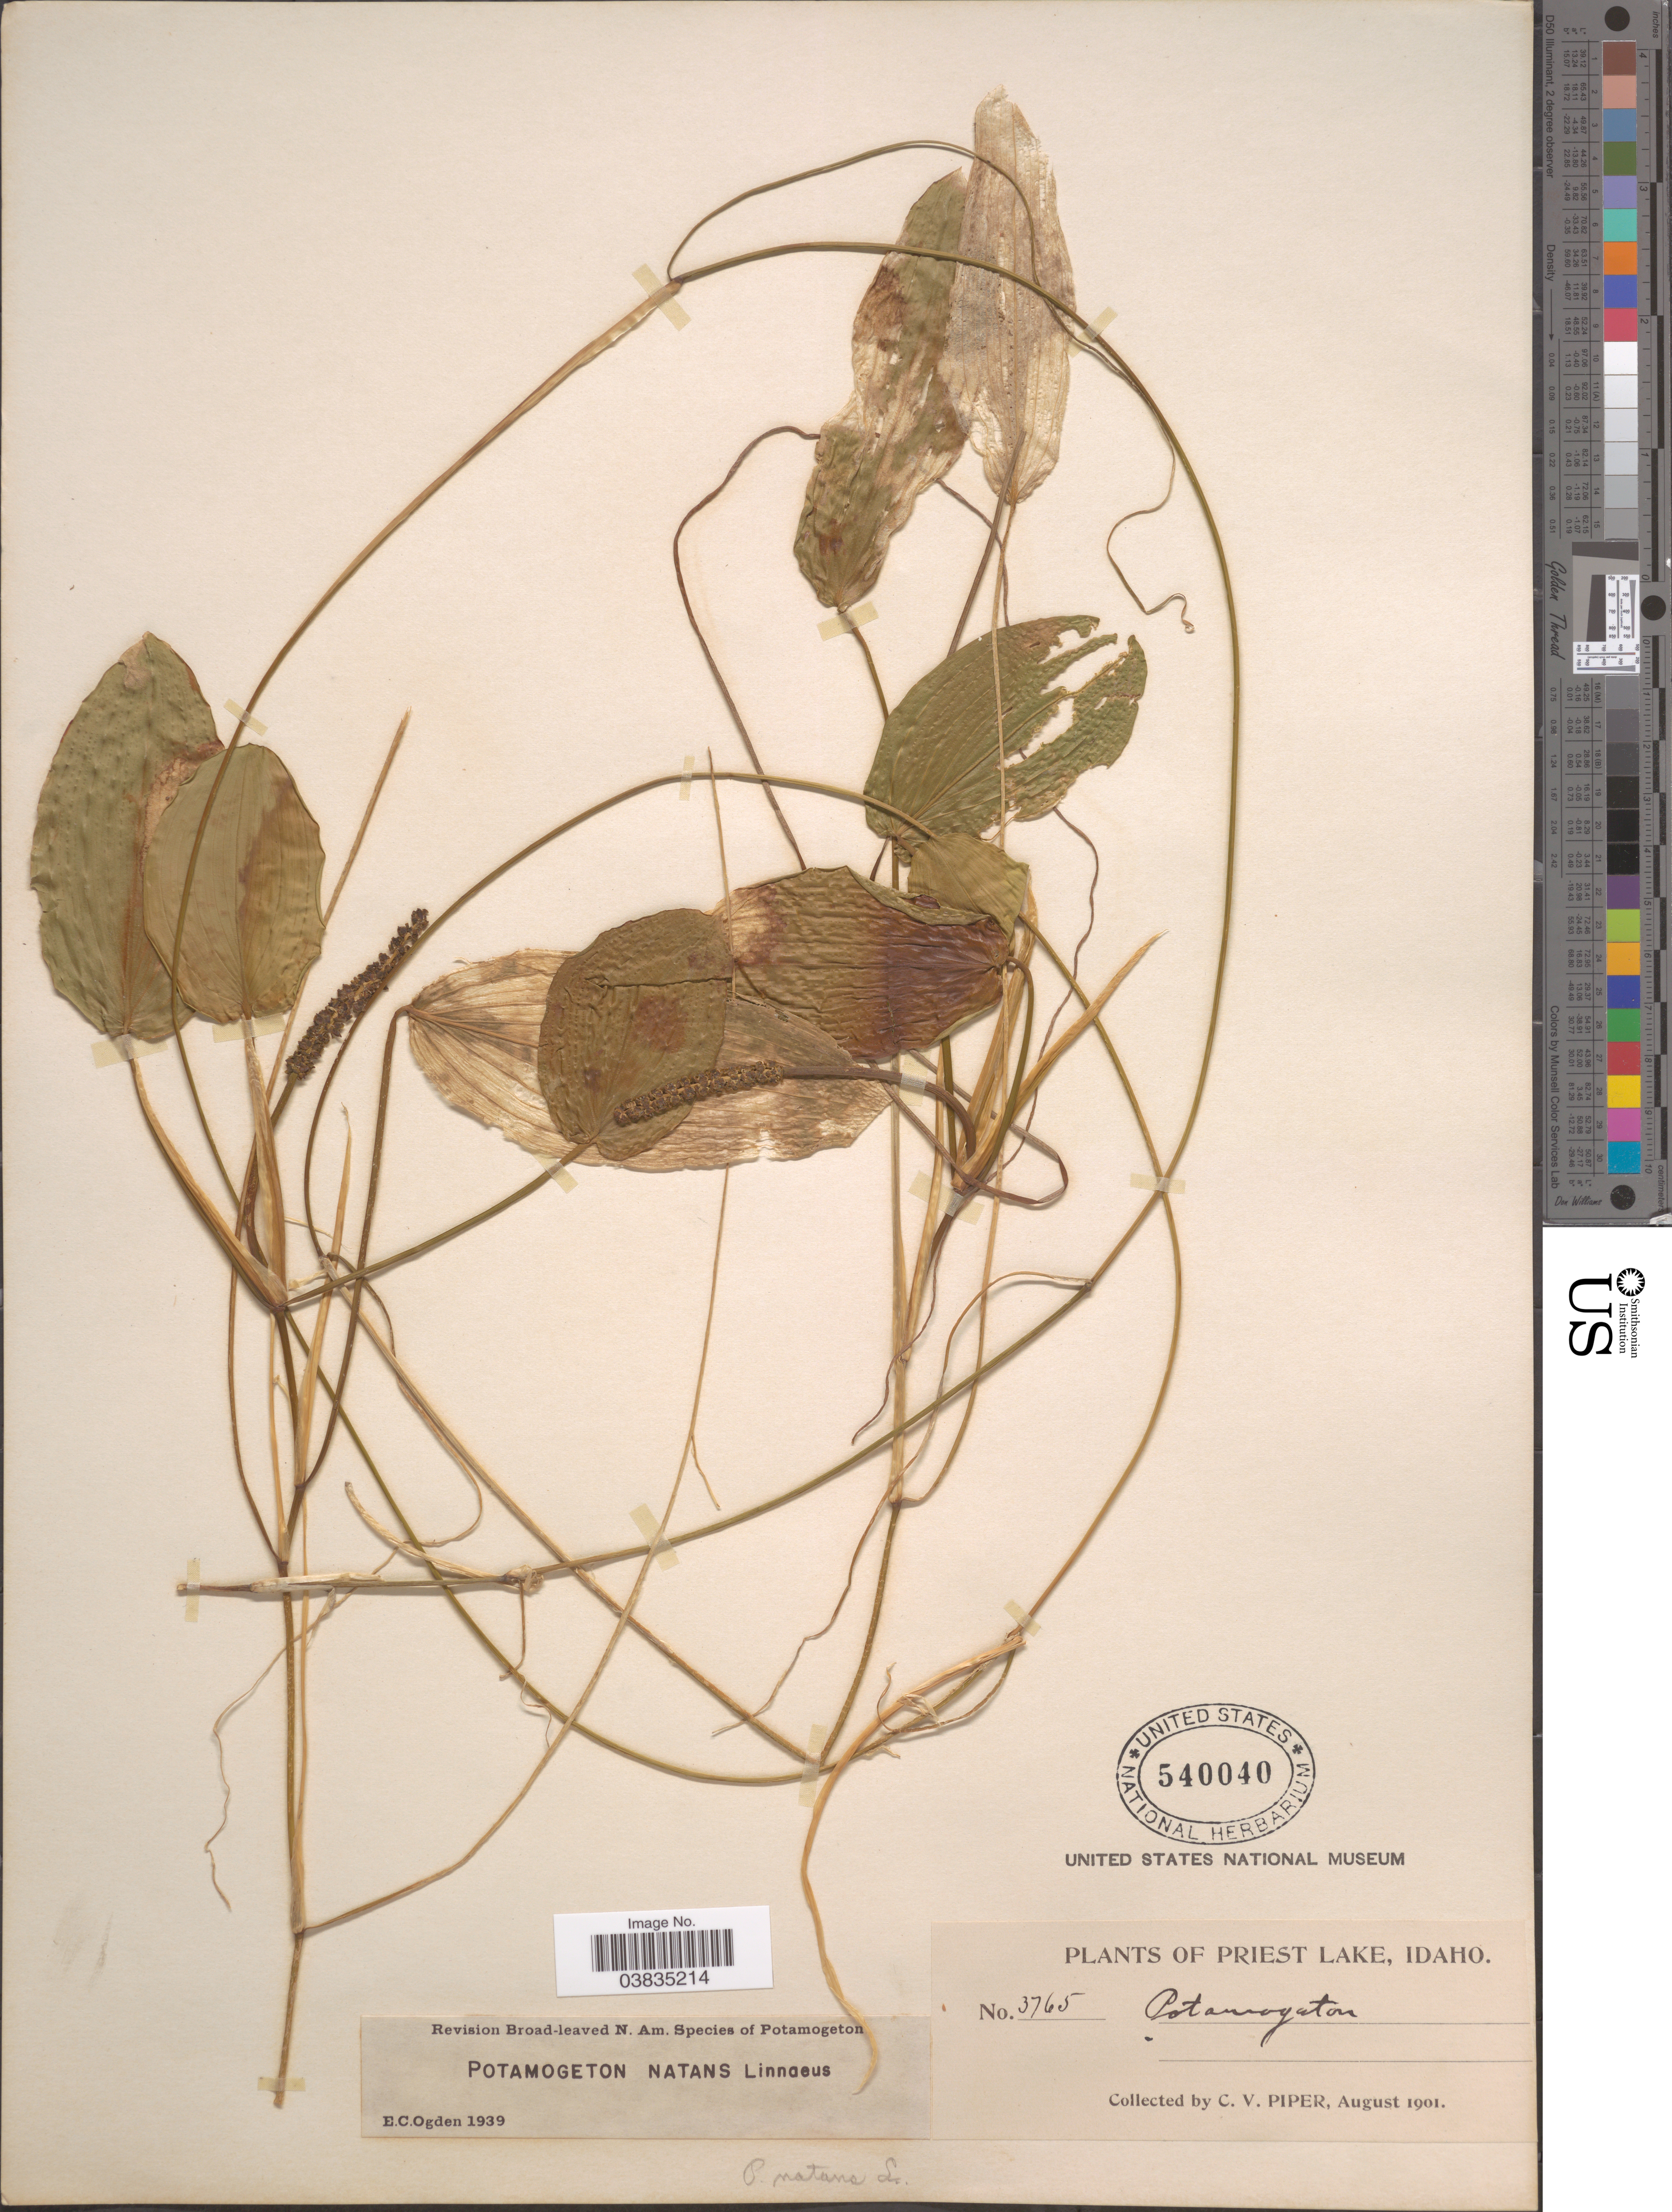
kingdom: Plantae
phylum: Tracheophyta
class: Liliopsida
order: Alismatales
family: Potamogetonaceae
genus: Potamogeton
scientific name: Potamogeton natans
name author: L.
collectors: C. V. Piper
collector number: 3765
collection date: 1901-08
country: United States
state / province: Idaho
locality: Priest Lake.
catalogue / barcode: US 540040